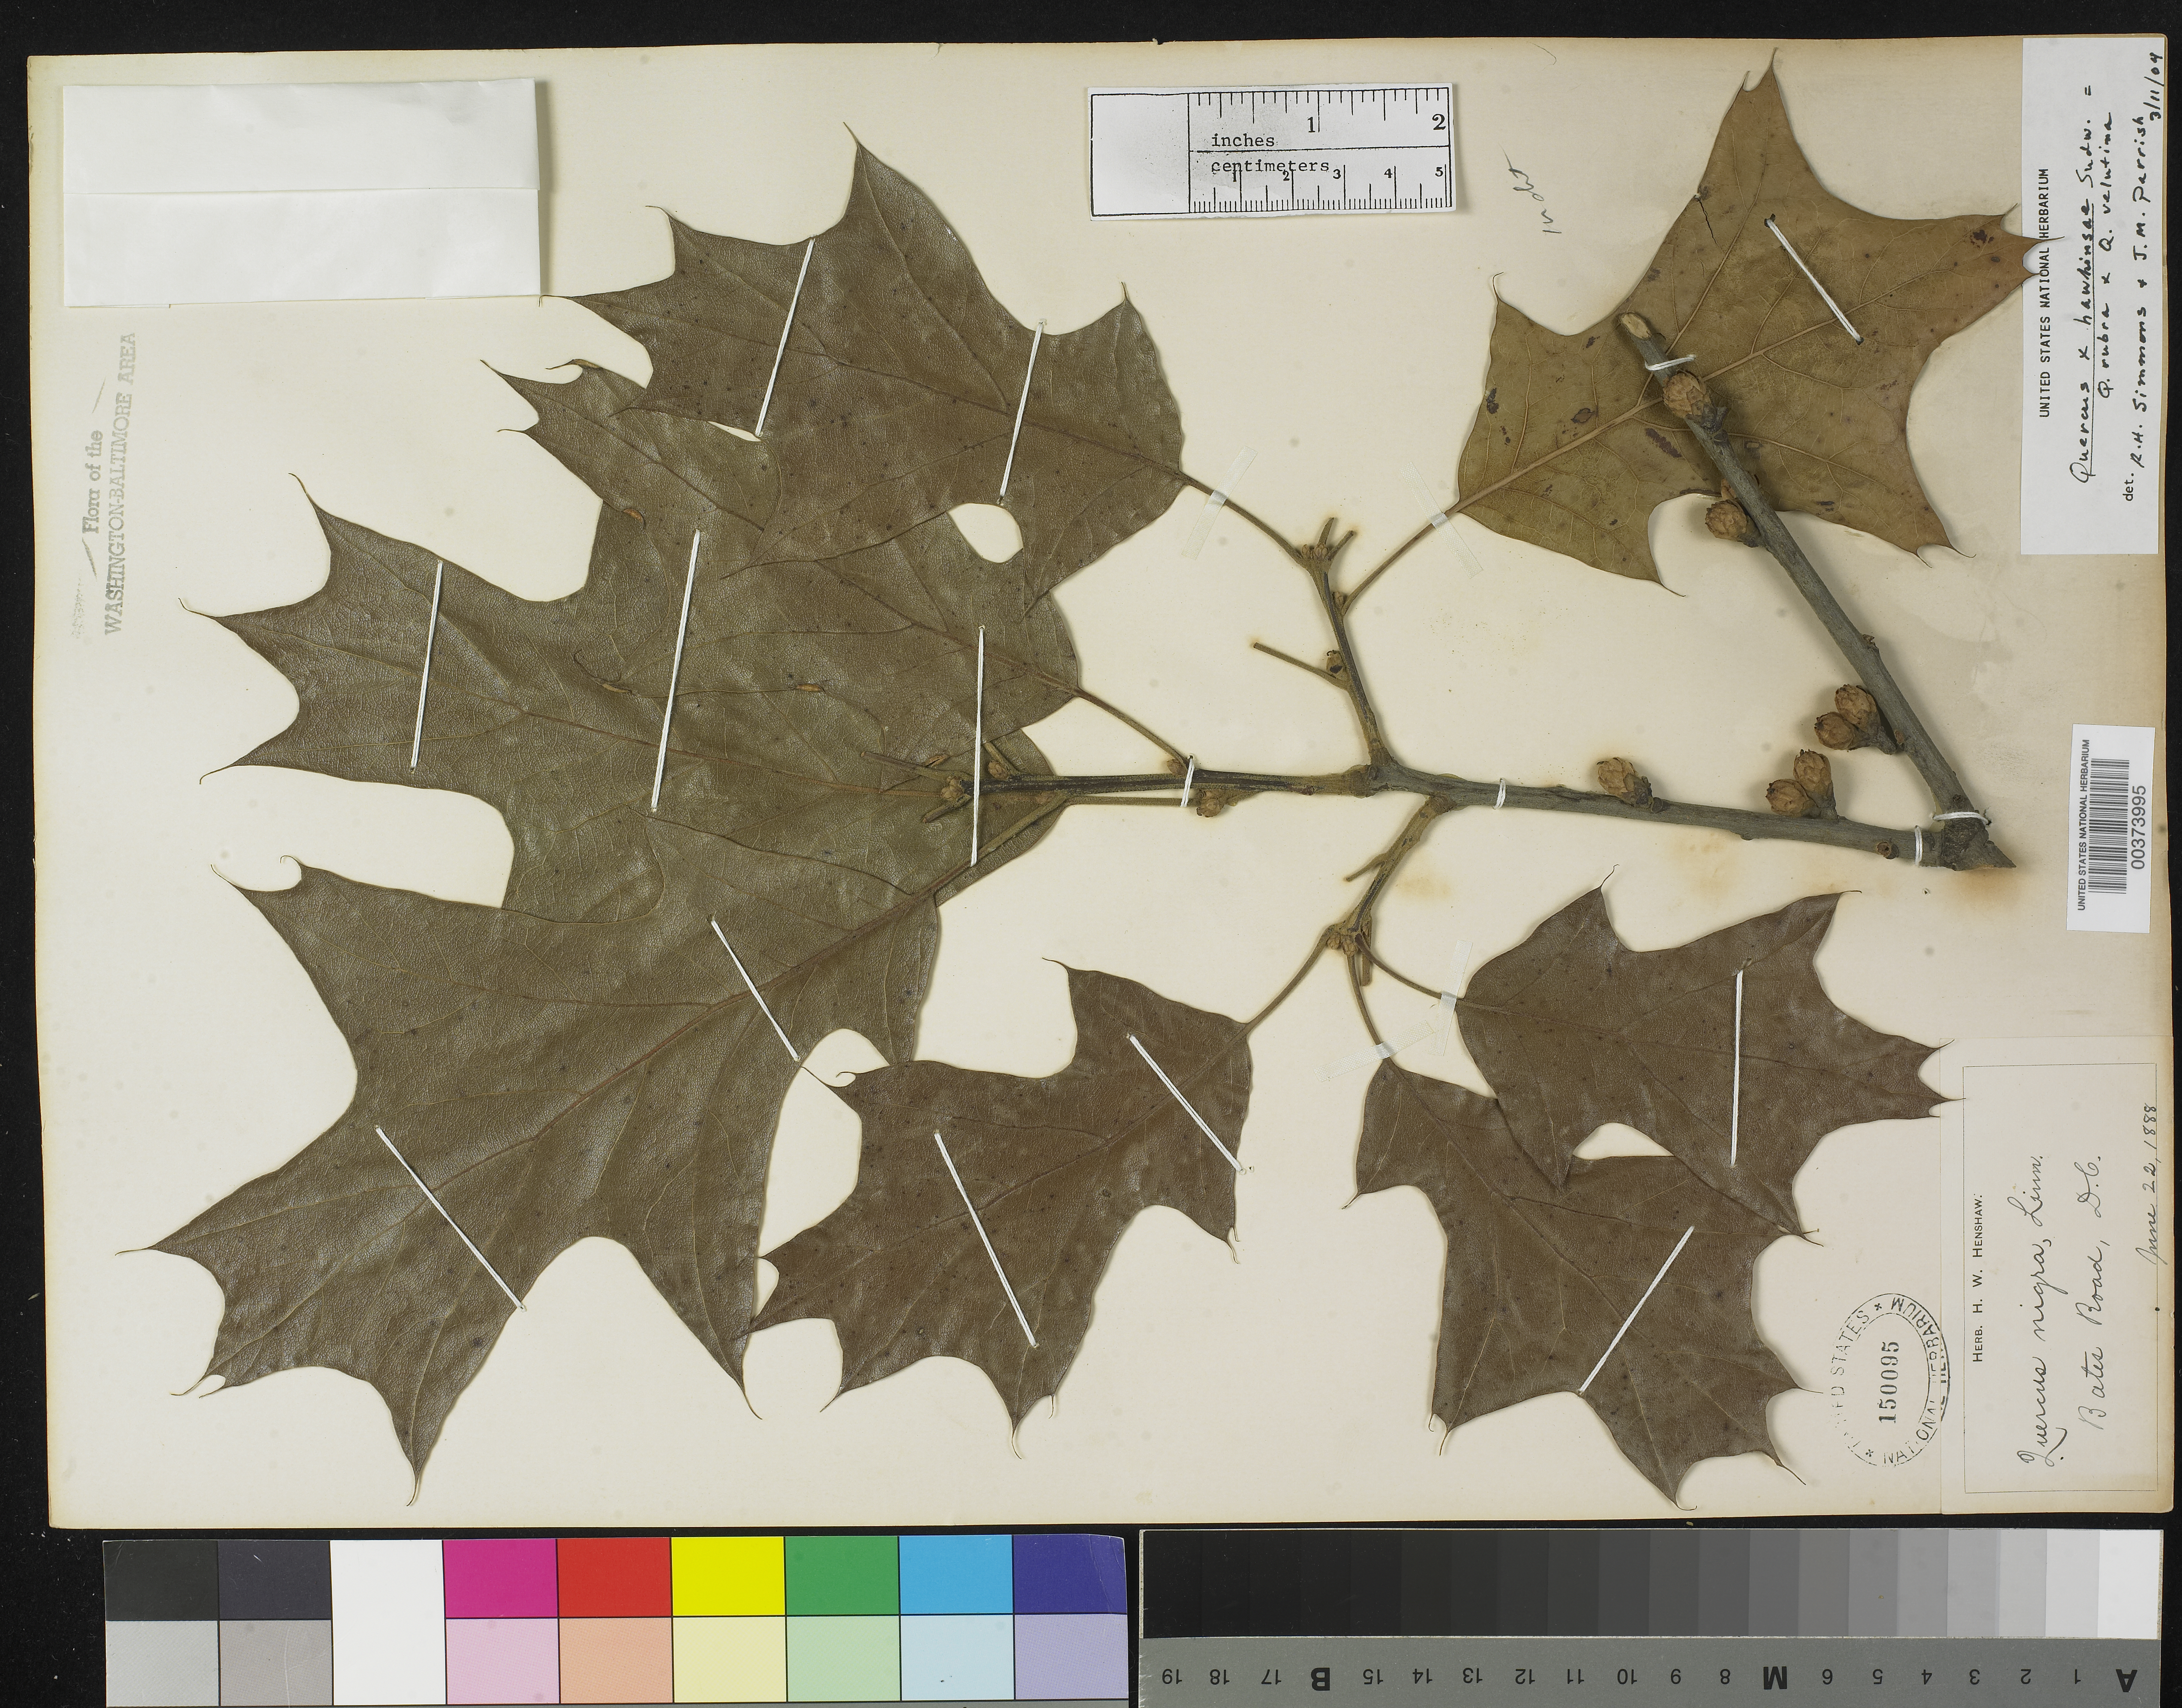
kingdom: Plantae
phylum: Tracheophyta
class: Magnoliopsida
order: Fagales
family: Fagaceae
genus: Quercus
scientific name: Quercus hawkinsii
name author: Sudw.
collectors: H. Henshaw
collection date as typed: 22 Jun 1888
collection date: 1888-06-22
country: United States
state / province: District of Columbia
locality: Bates Road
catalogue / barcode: US 150095